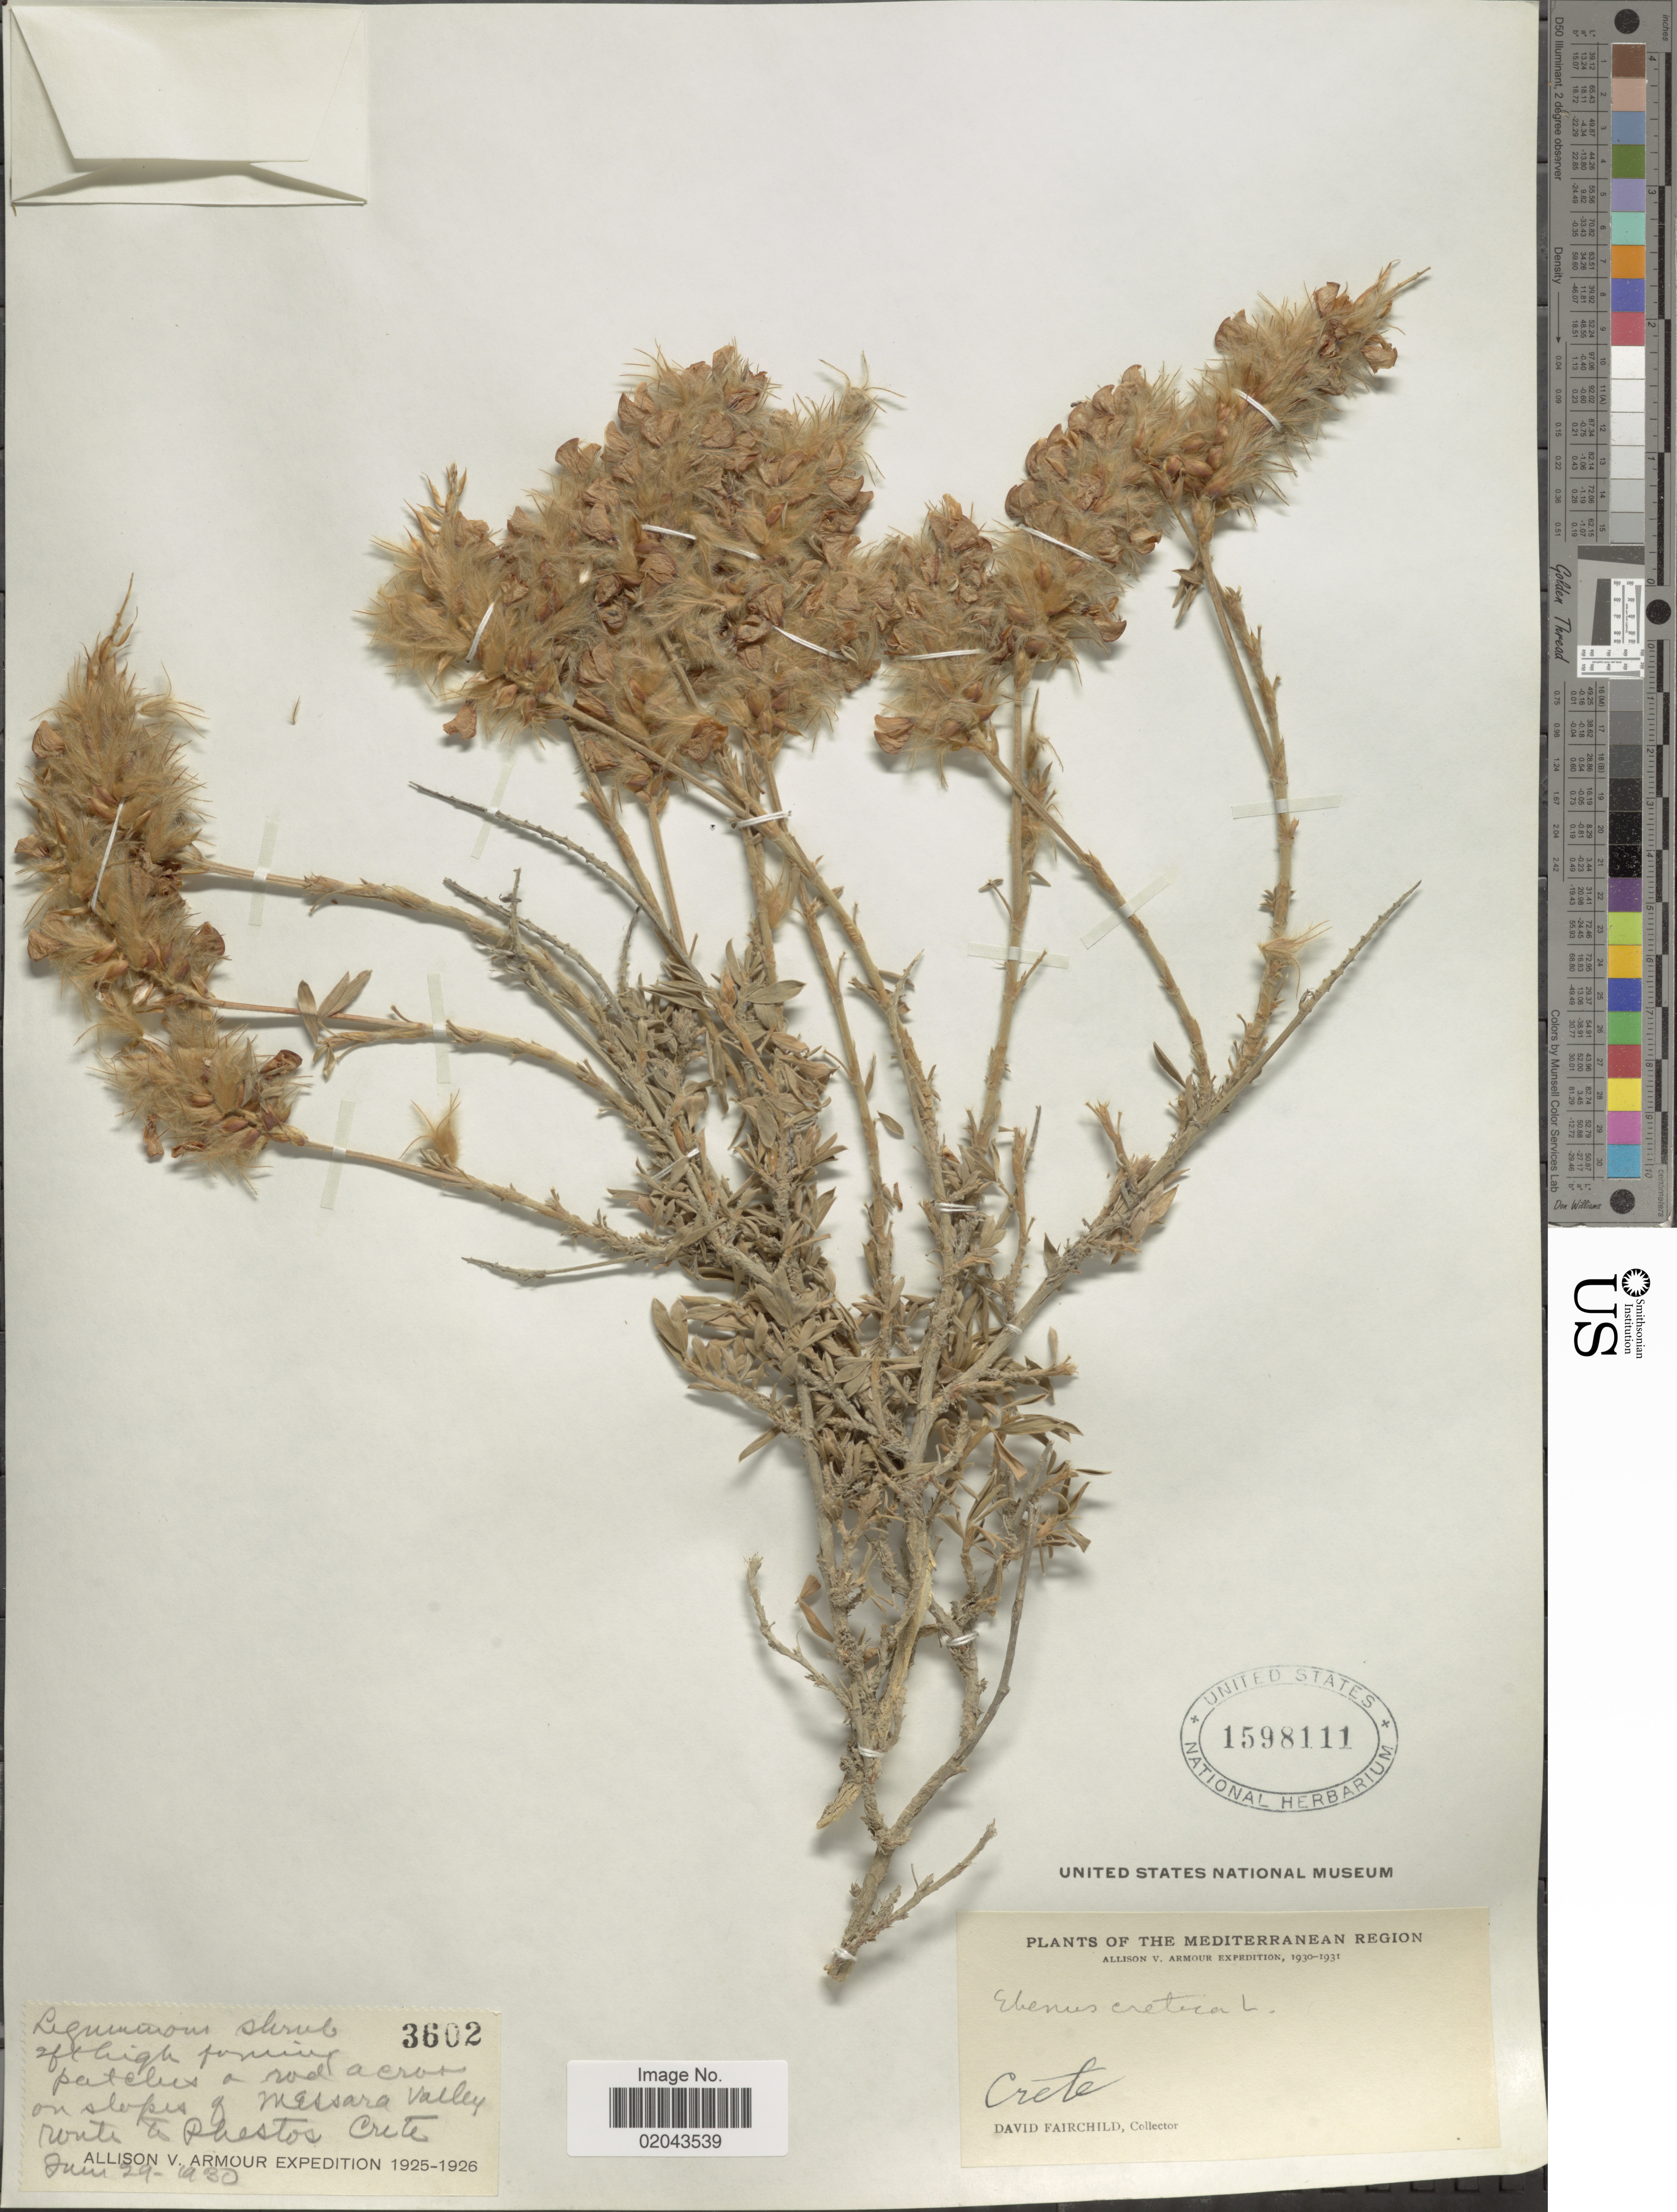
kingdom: Plantae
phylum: Tracheophyta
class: Magnoliopsida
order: Fabales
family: Fabaceae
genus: Ebenus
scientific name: Ebenus cretica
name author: L. f.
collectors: D. Fairchild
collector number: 3602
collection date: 1930-06-29/1931-06-30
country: Greece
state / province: Crete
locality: On slopes of Messara Valley, route to Phestos Crete, Crete.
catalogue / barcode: US 1598111